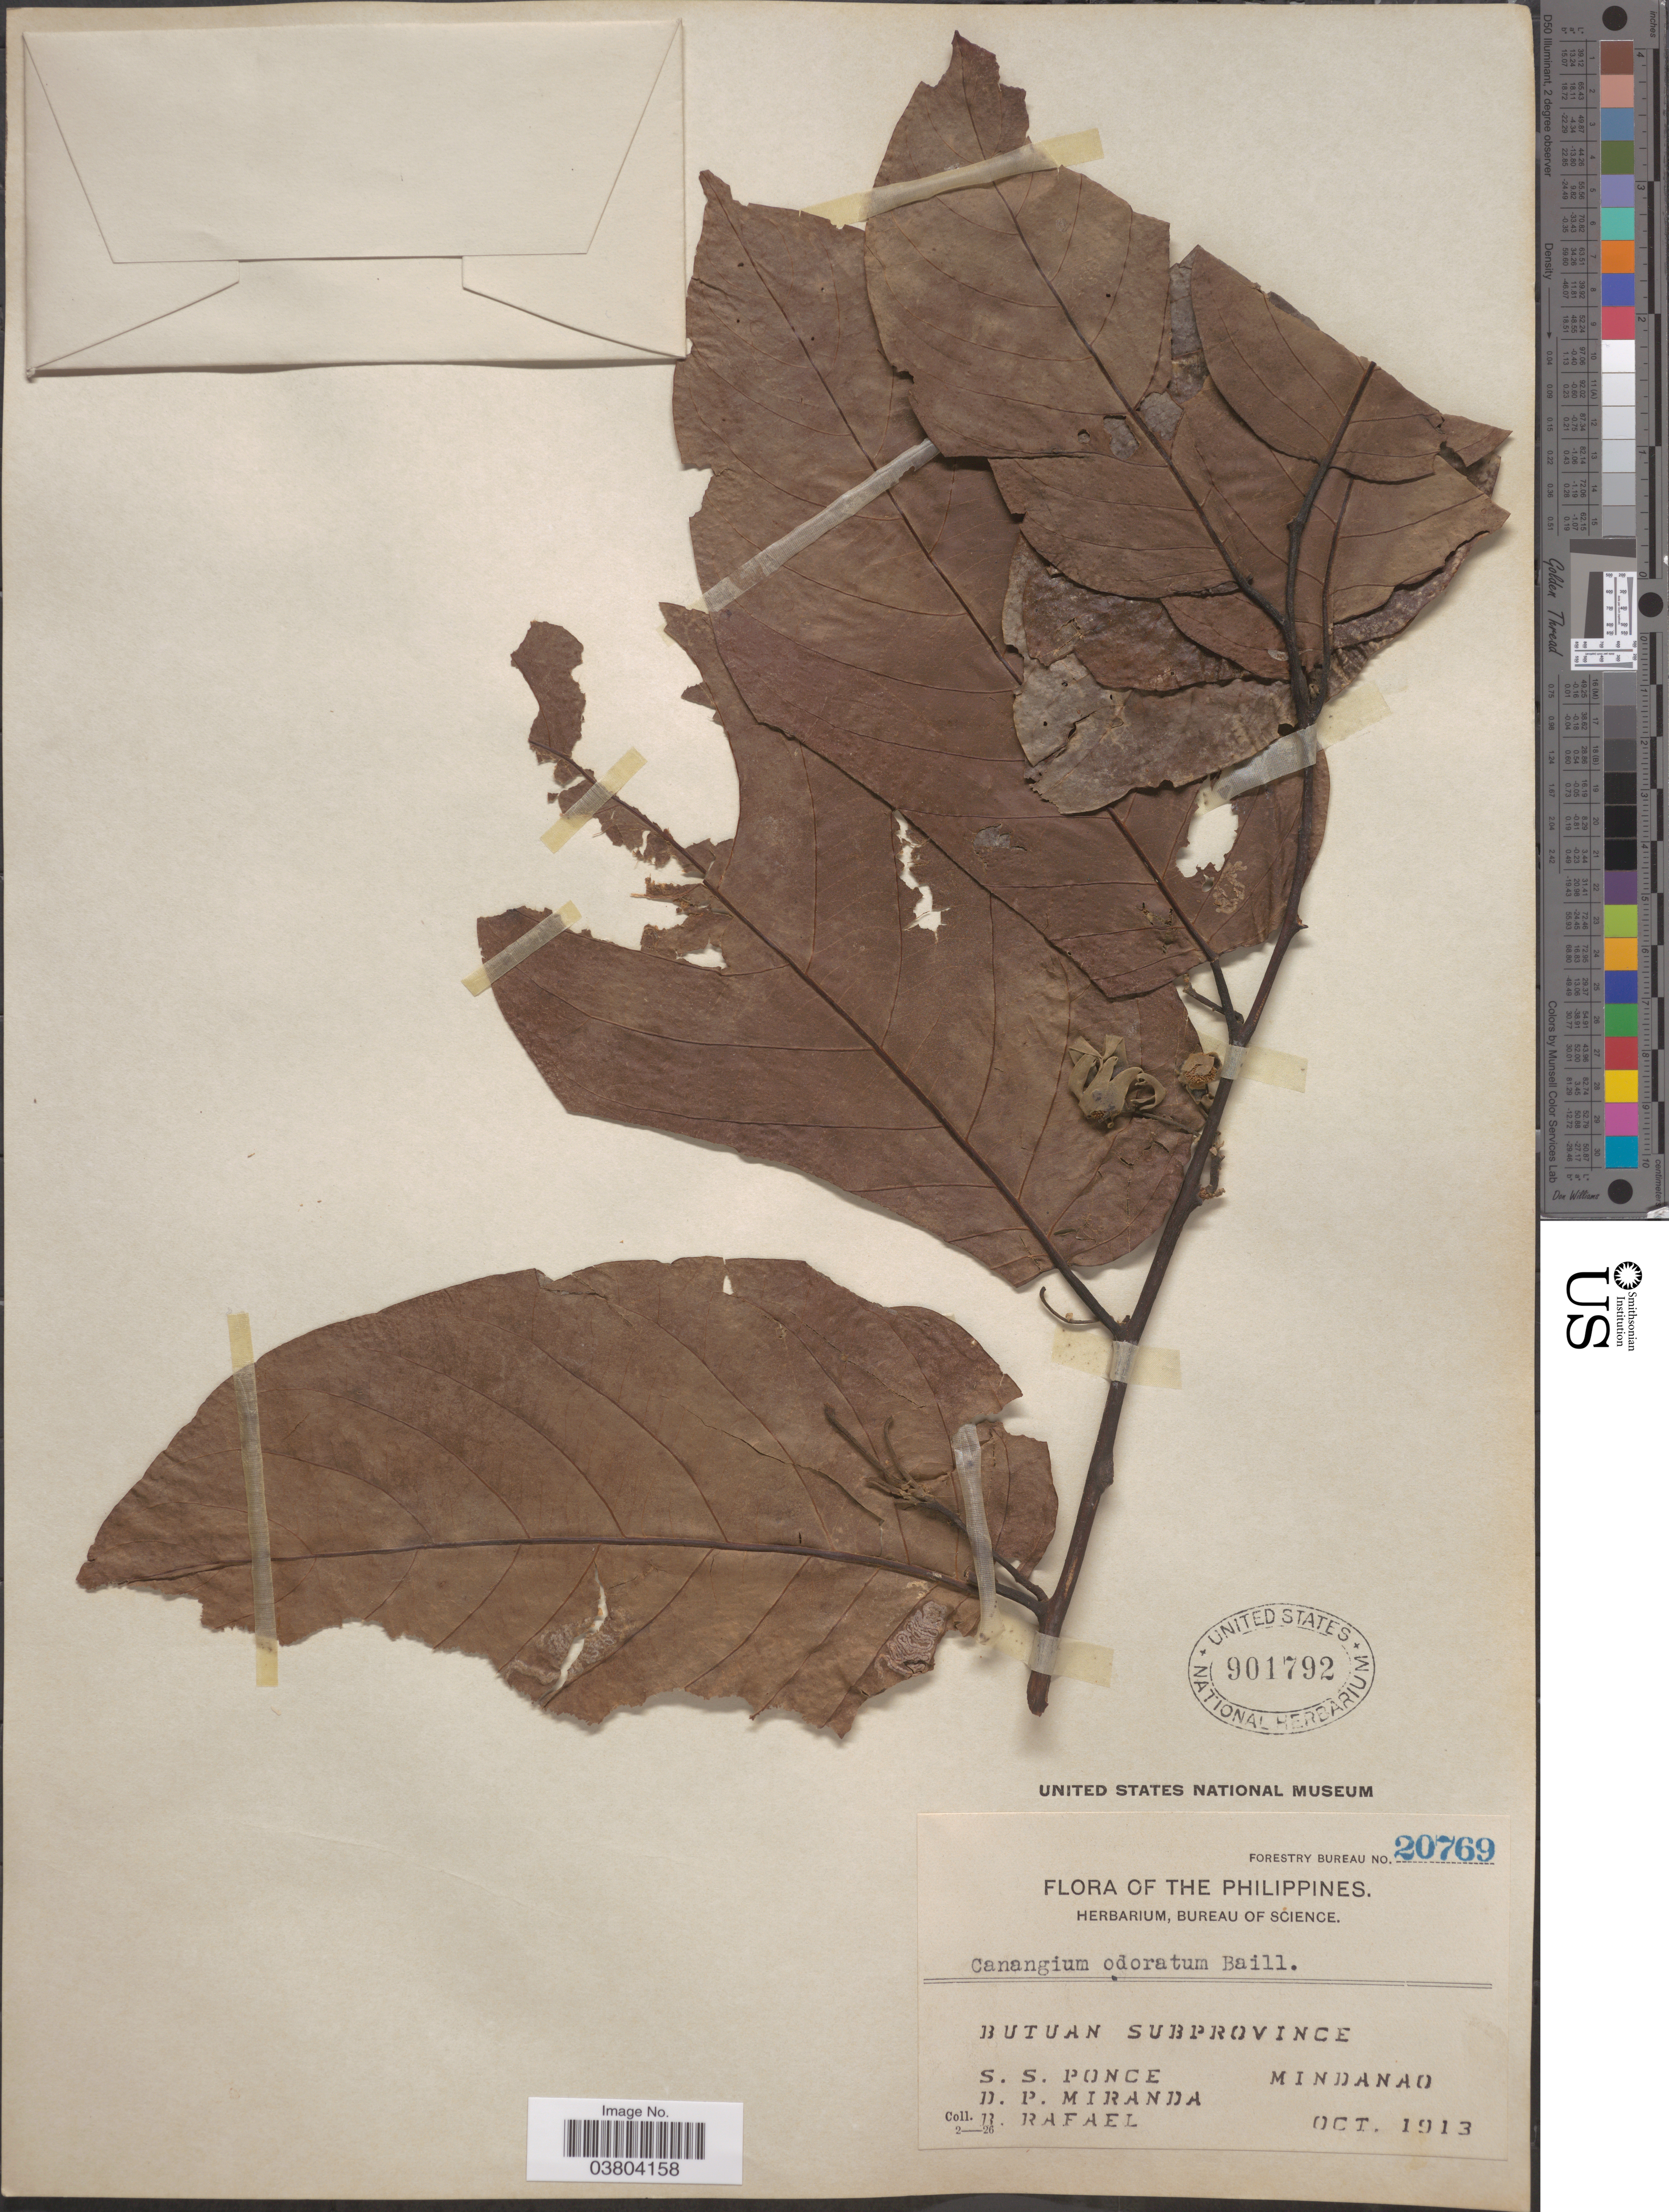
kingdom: Plantae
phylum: Tracheophyta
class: Magnoliopsida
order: Magnoliales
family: Annonaceae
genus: Cananga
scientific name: Cananga odorata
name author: (Lam.) Hook. f. & Thomson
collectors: S. Ponce, D. P. Miranda & B. Rafael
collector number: Forestry Bureau 20769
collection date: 1913-10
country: Philippines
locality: Butuan Subprovince. Mindanao.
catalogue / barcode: US 901792